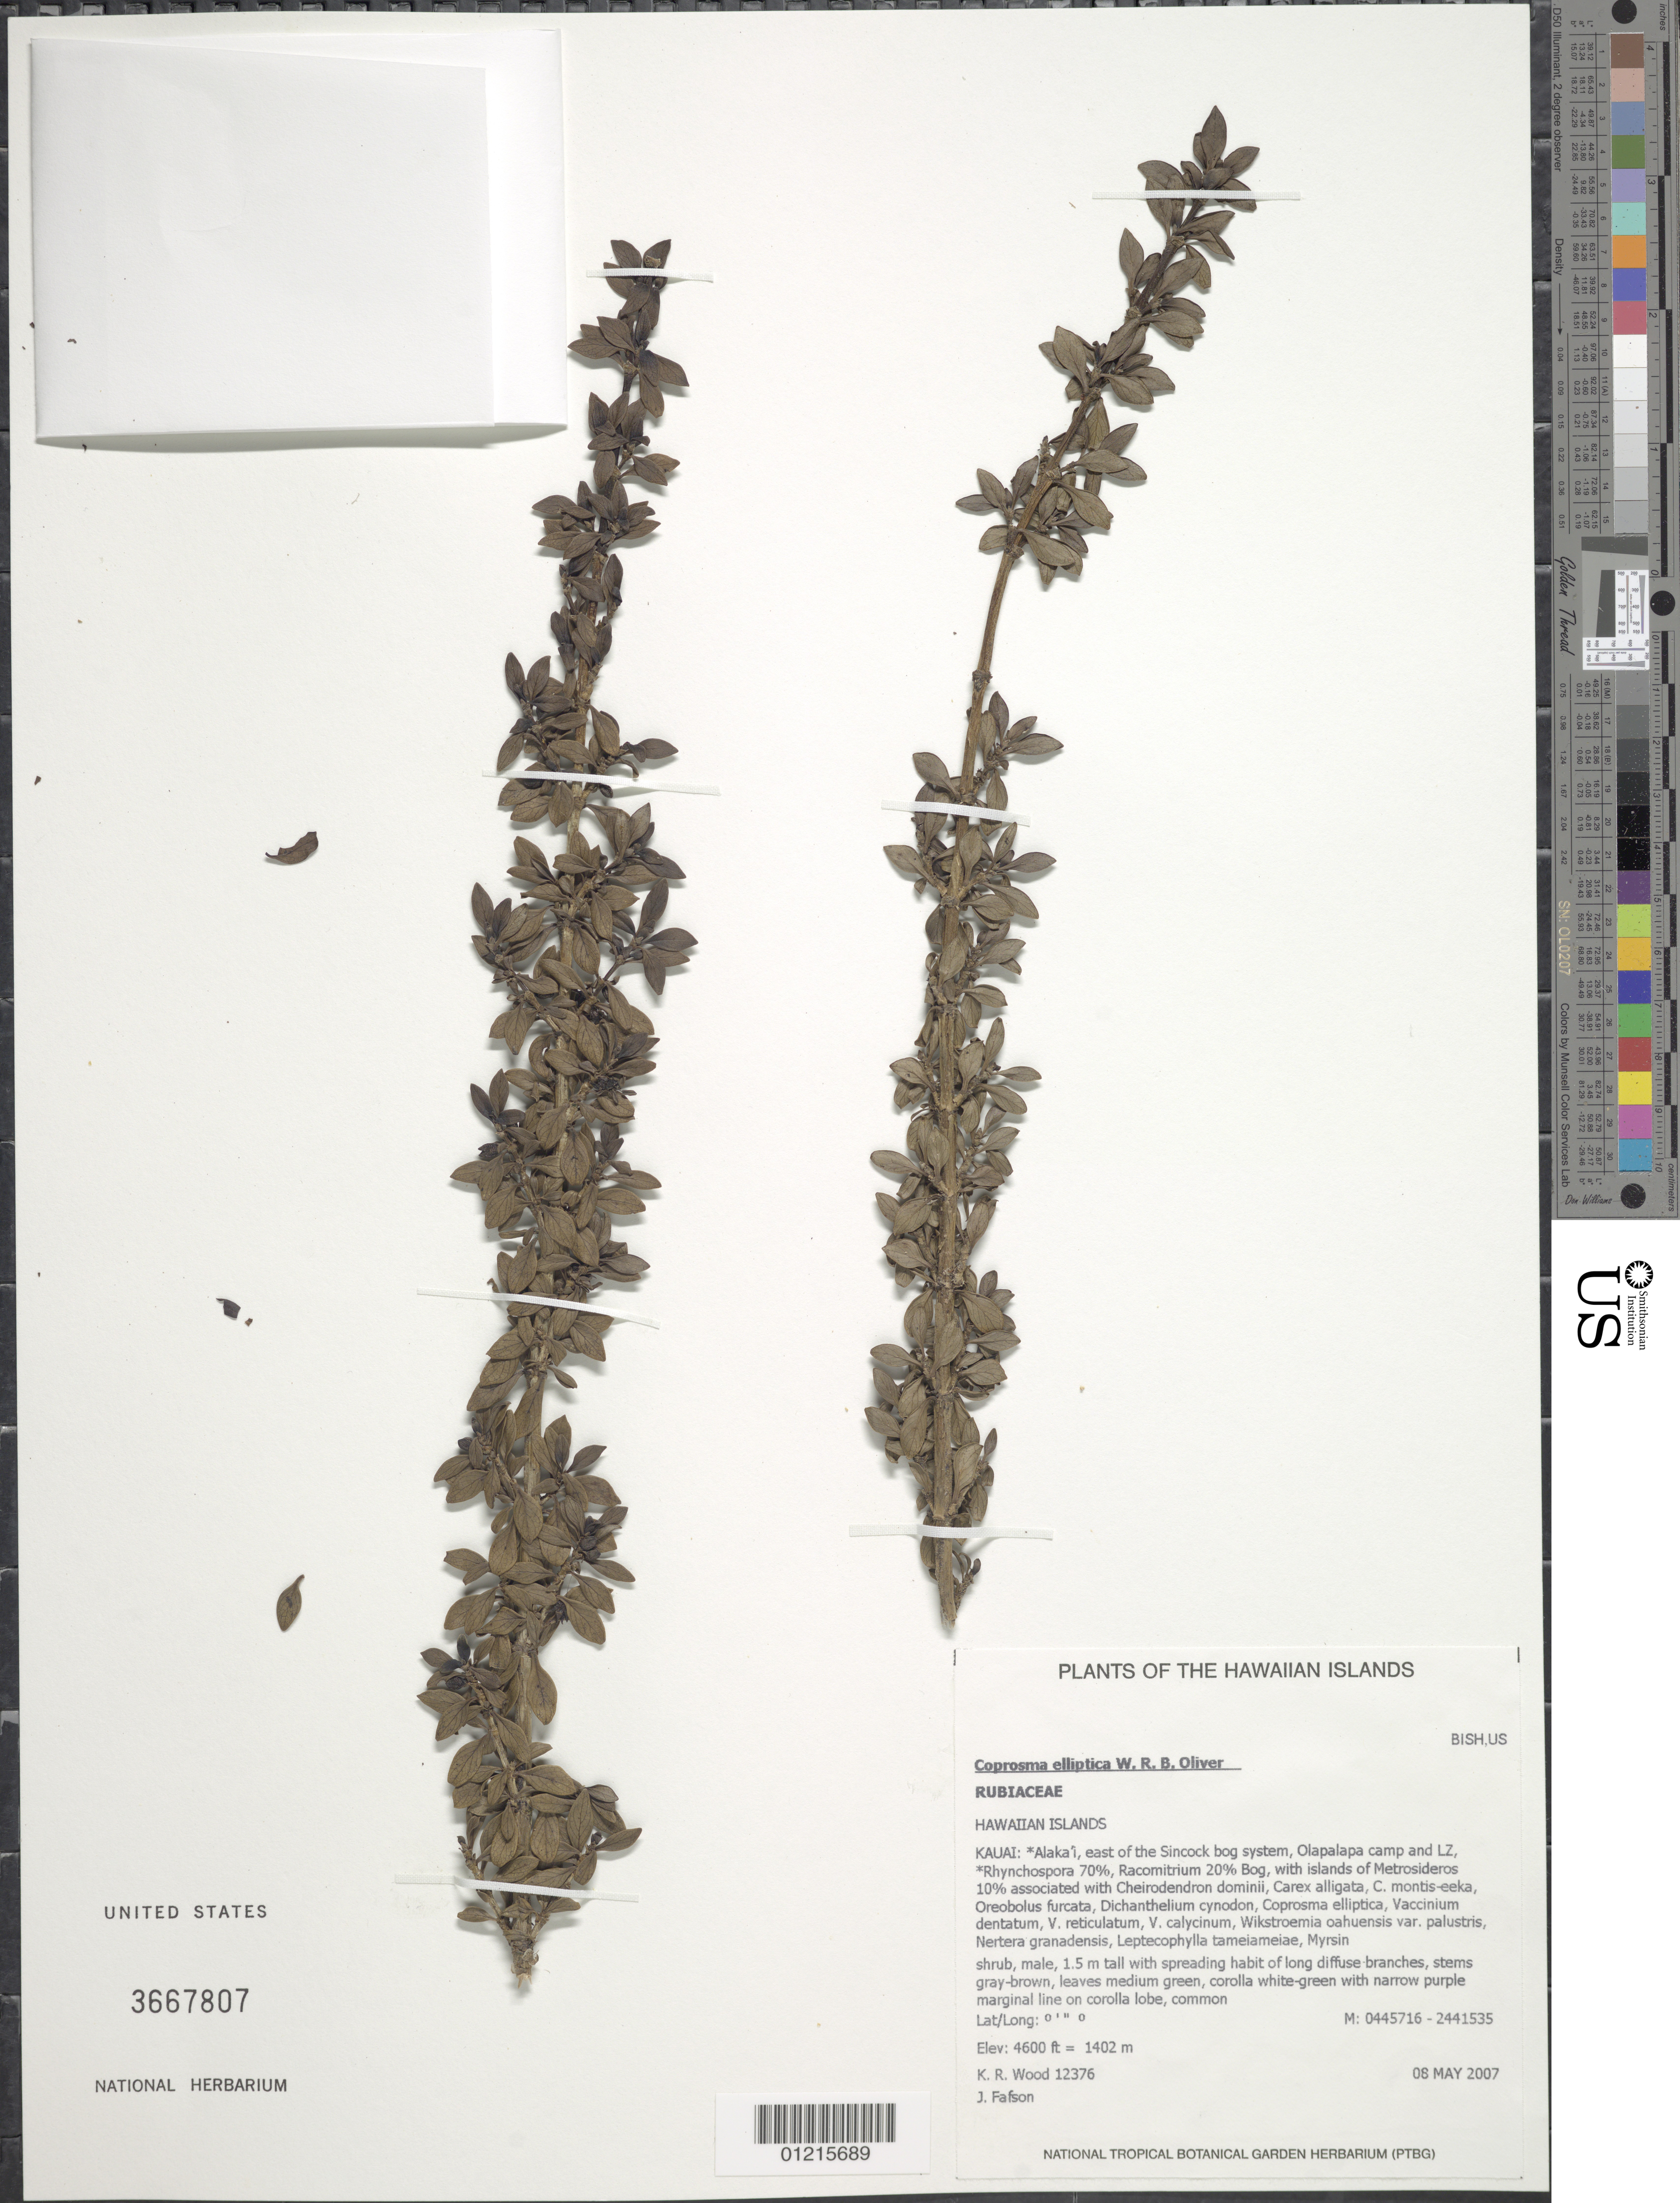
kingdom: Plantae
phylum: Tracheophyta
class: Magnoliopsida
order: Gentianales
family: Rubiaceae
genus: Coprosma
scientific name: Coprosma elliptica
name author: W.R.B. Oliv.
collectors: K. R. Wood & J. Fafson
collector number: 12376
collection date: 2007-05-08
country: United States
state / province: Hawaii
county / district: Kaui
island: Kaua'i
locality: Alakae, east of the Sincock bog system, Olapalapa camp and LZ.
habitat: Bog.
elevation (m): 1402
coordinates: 0445716, 2441535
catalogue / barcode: US 3667807